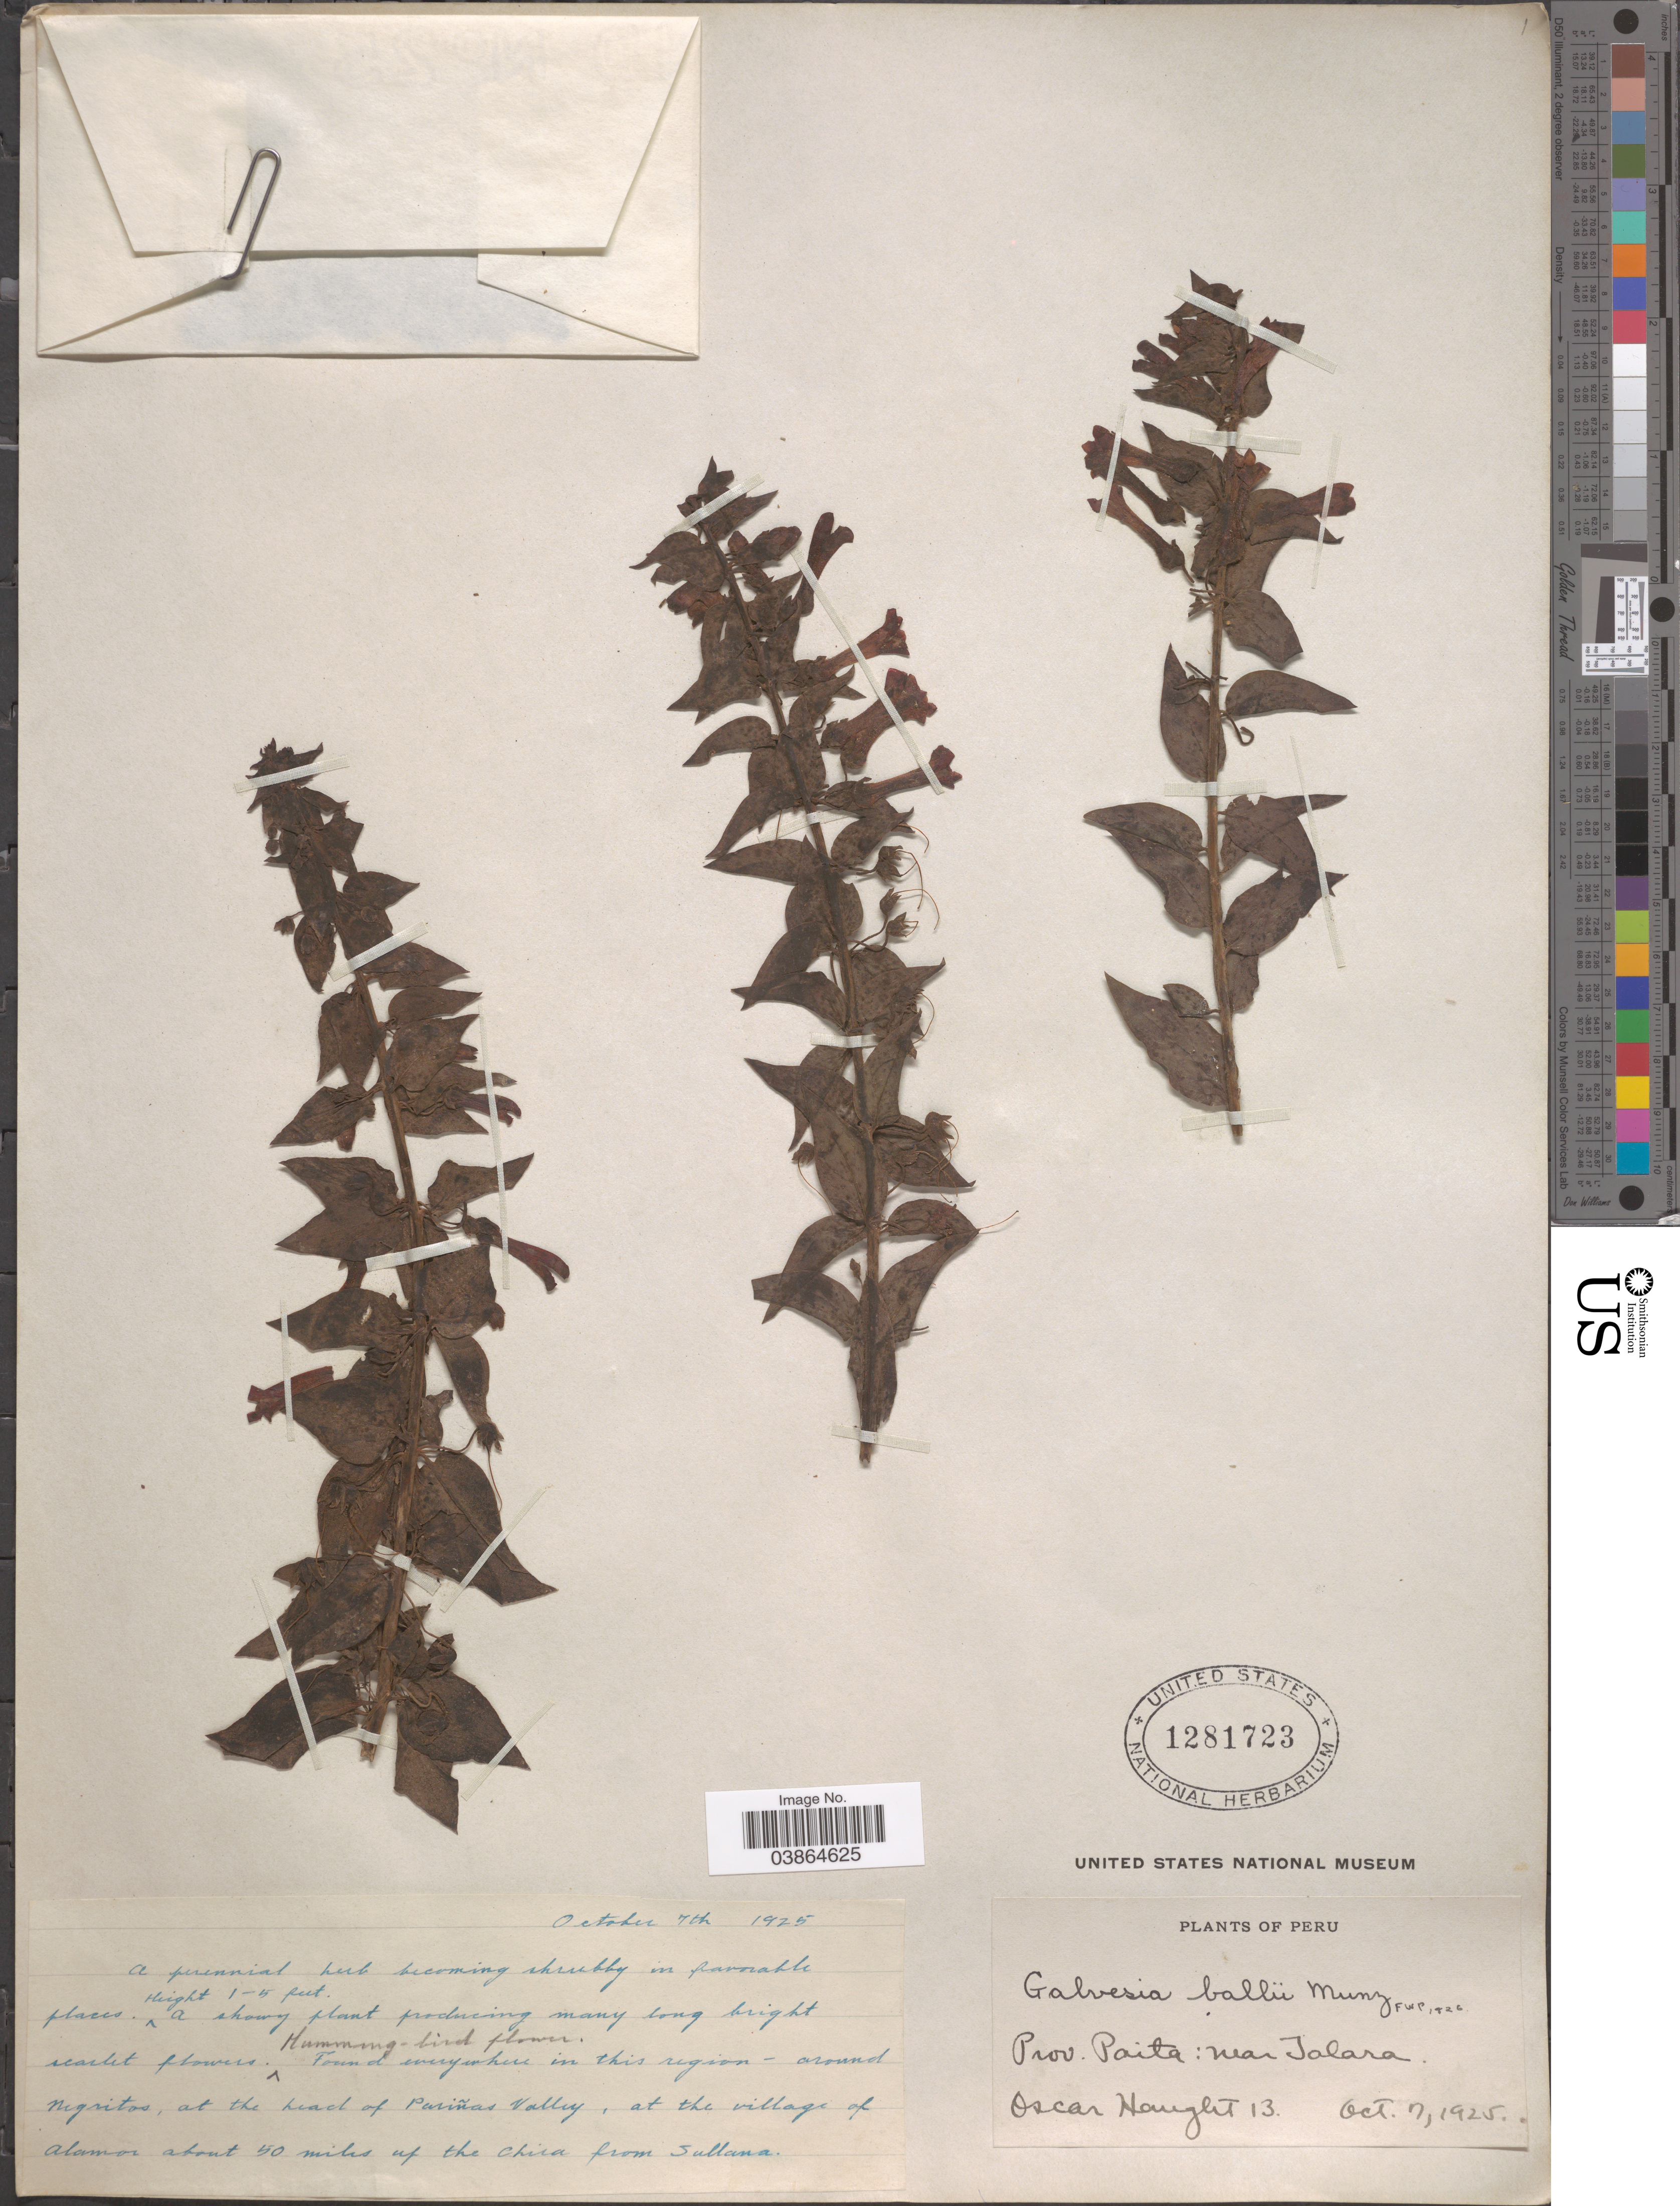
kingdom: Plantae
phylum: Tracheophyta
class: Magnoliopsida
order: Lamiales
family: Plantaginaceae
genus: Galvezia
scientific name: Galvezia ballii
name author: Munz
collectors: O. L. Haught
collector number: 13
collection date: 1925-10-07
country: Peru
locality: Negritos, at the head of Pariñas Valley, at the village of Alamor about 50 miles up the Chira from Sullana; Prov. Paita: near Talara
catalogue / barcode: US 1281723